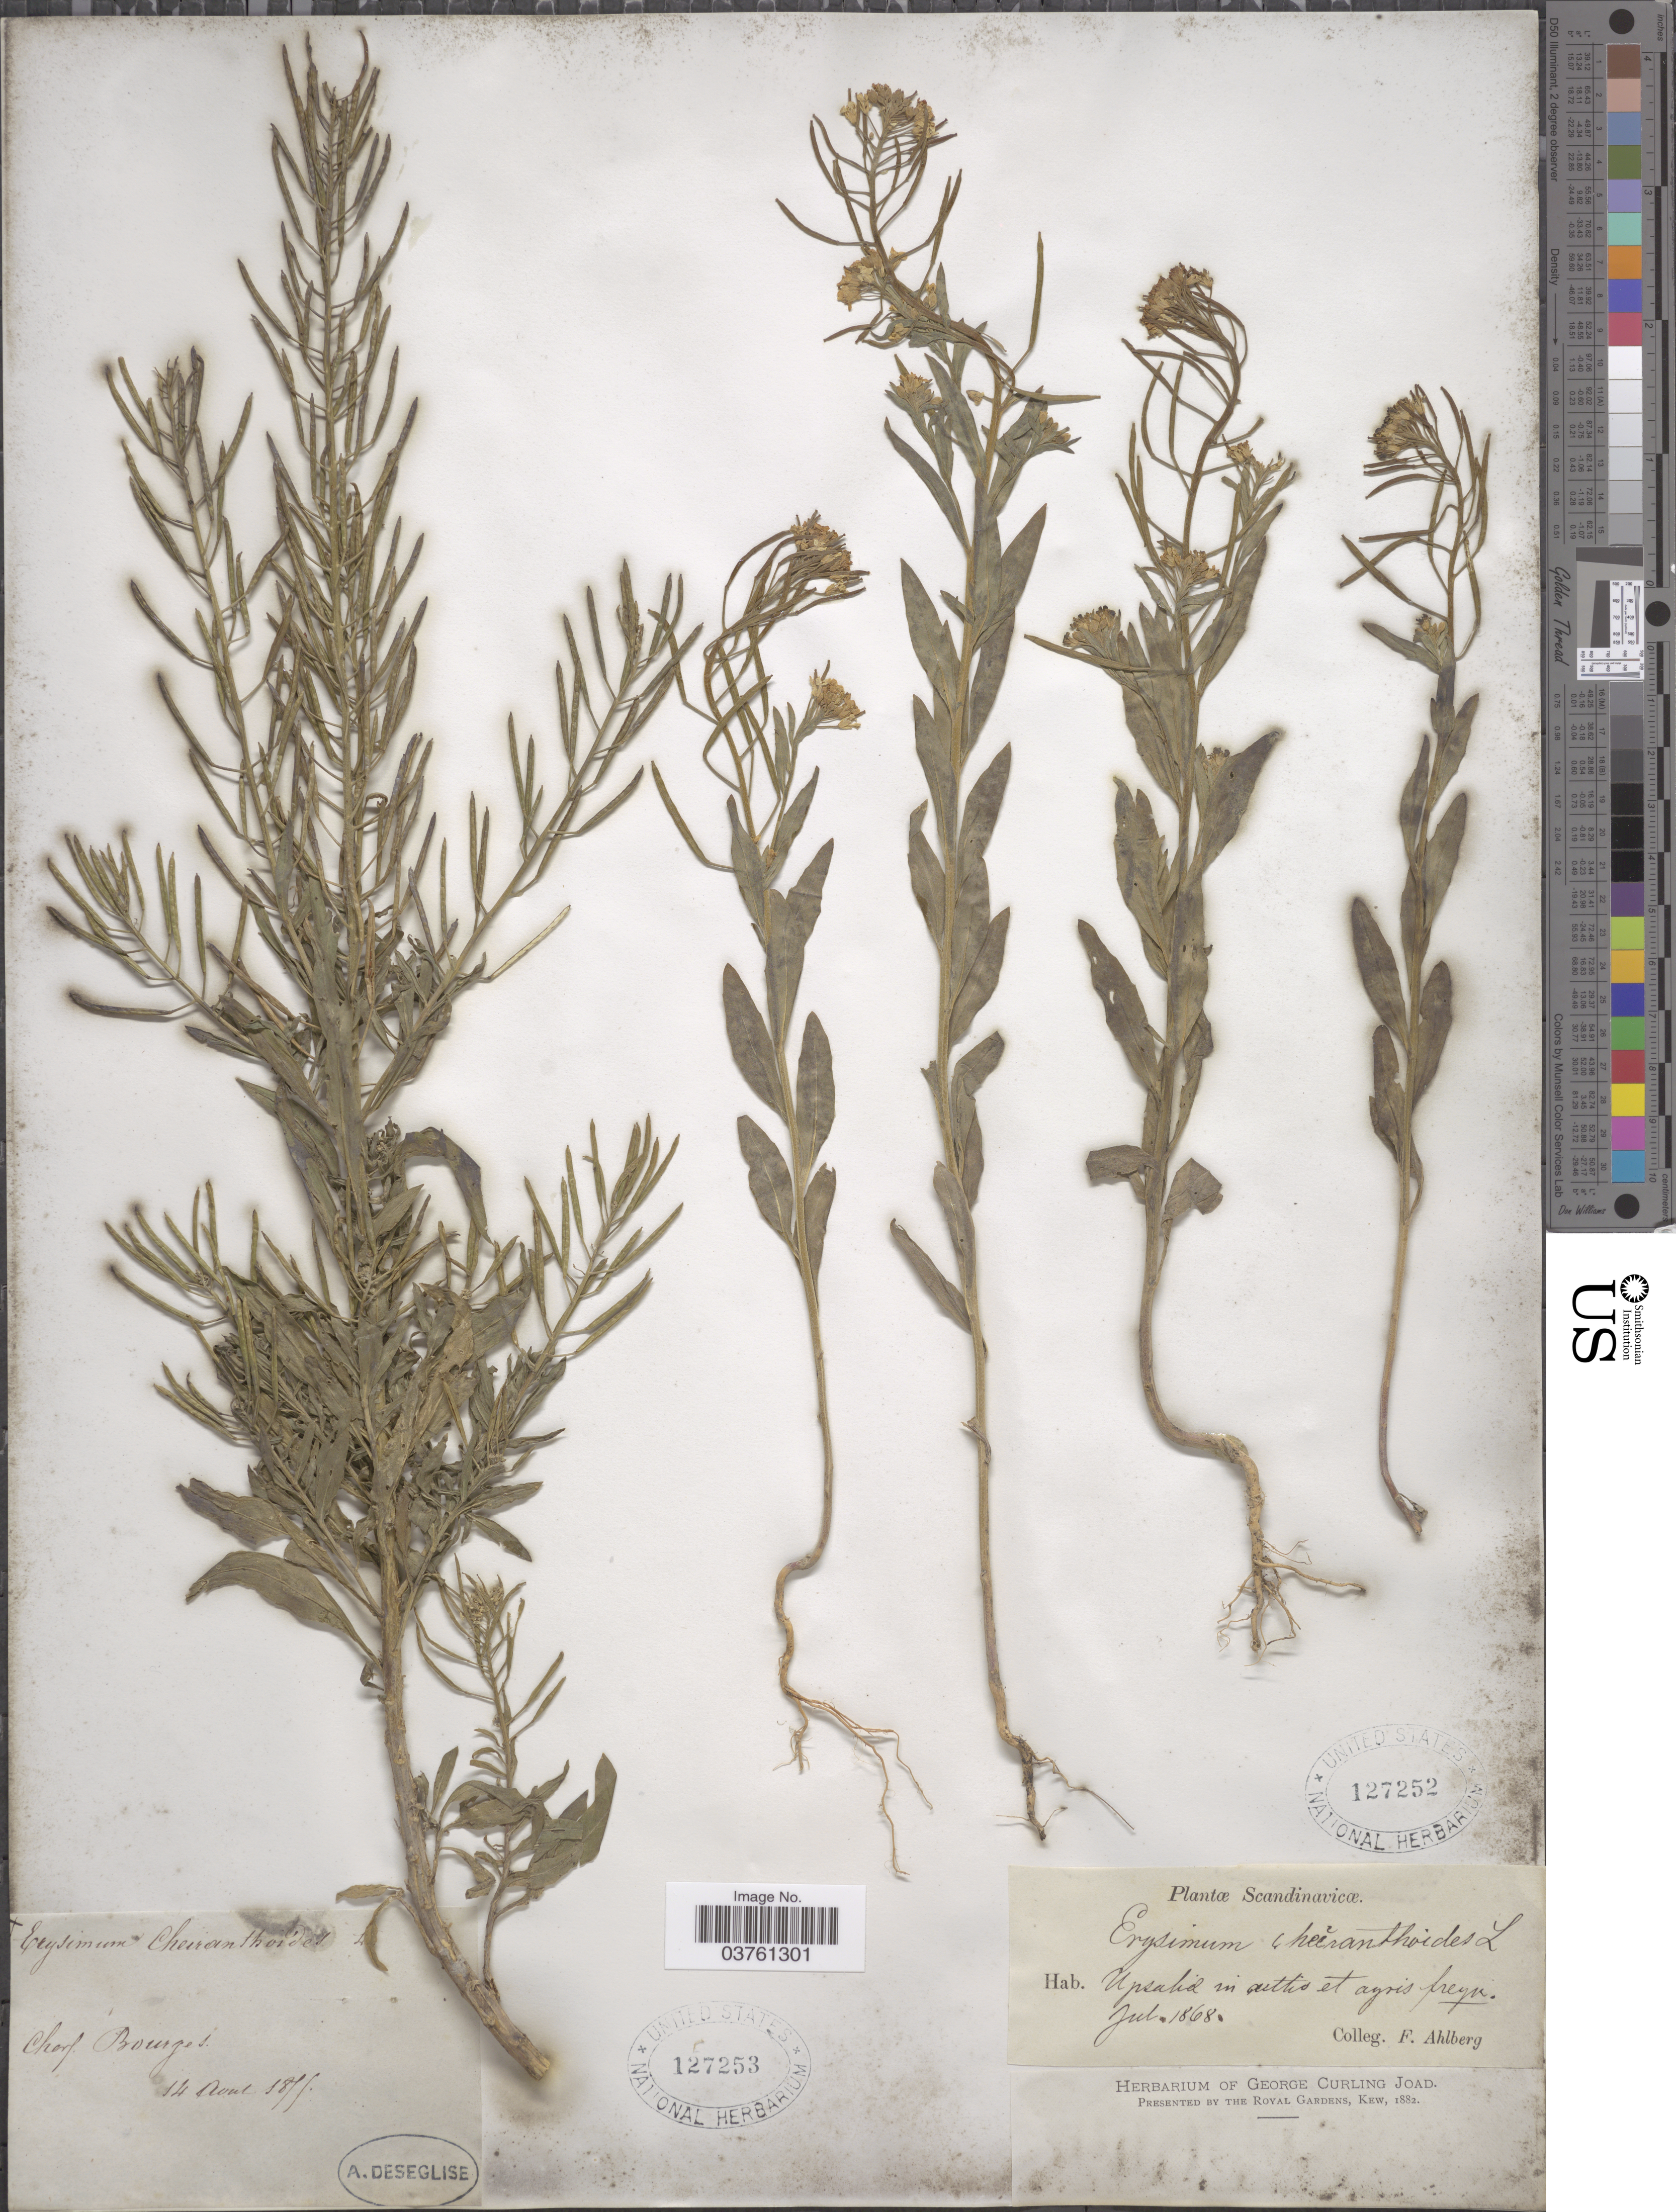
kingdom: Plantae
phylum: Tracheophyta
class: Magnoliopsida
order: Brassicales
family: Brassicaceae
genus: Erysimum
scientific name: Erysimum cheiranthoides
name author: L.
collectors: F. Ahlberg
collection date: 1868-07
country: Sweden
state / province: Uppsala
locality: Scandinavicæ. Upsaliæ in athio [interpreted] et agris frequ.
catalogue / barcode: US 127252-2